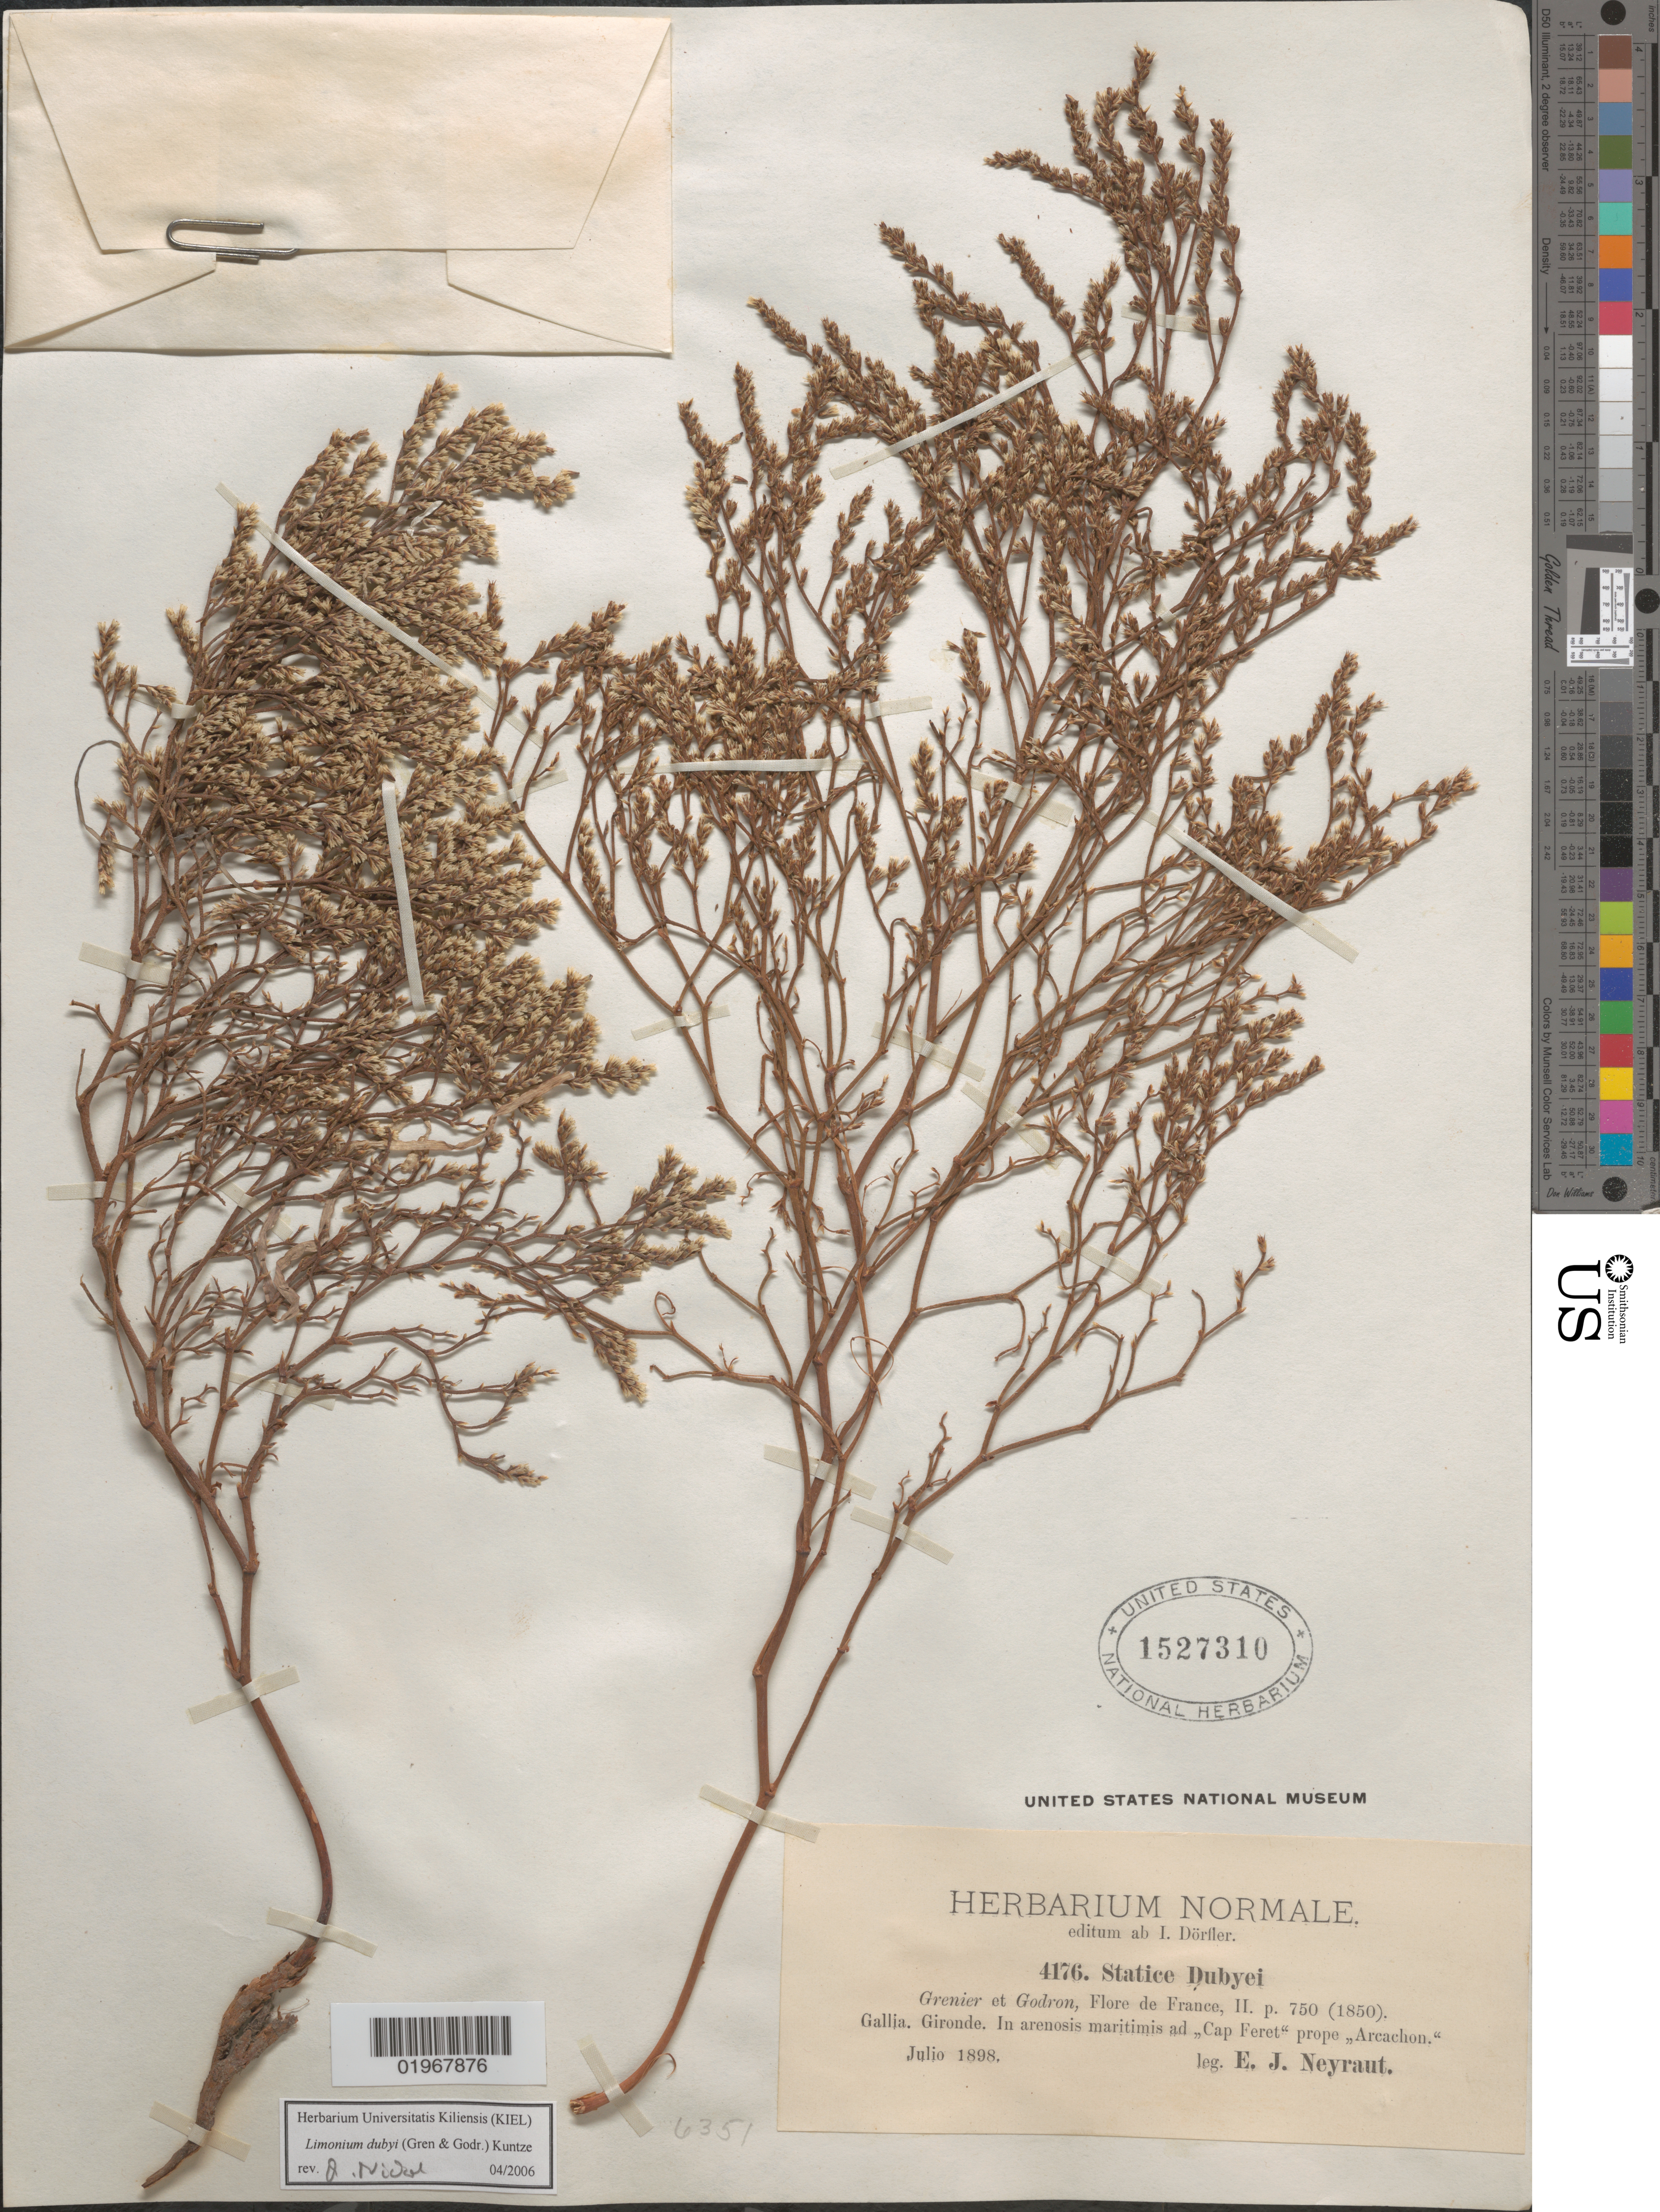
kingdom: Plantae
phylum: Tracheophyta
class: Magnoliopsida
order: Caryophyllales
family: Plumbaginaceae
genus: Limonium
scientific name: Limonium dubyi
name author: (Gren. & Godr.) Kuntze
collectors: E. Neyraut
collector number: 4176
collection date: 1898-07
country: France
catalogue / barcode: US 1527310